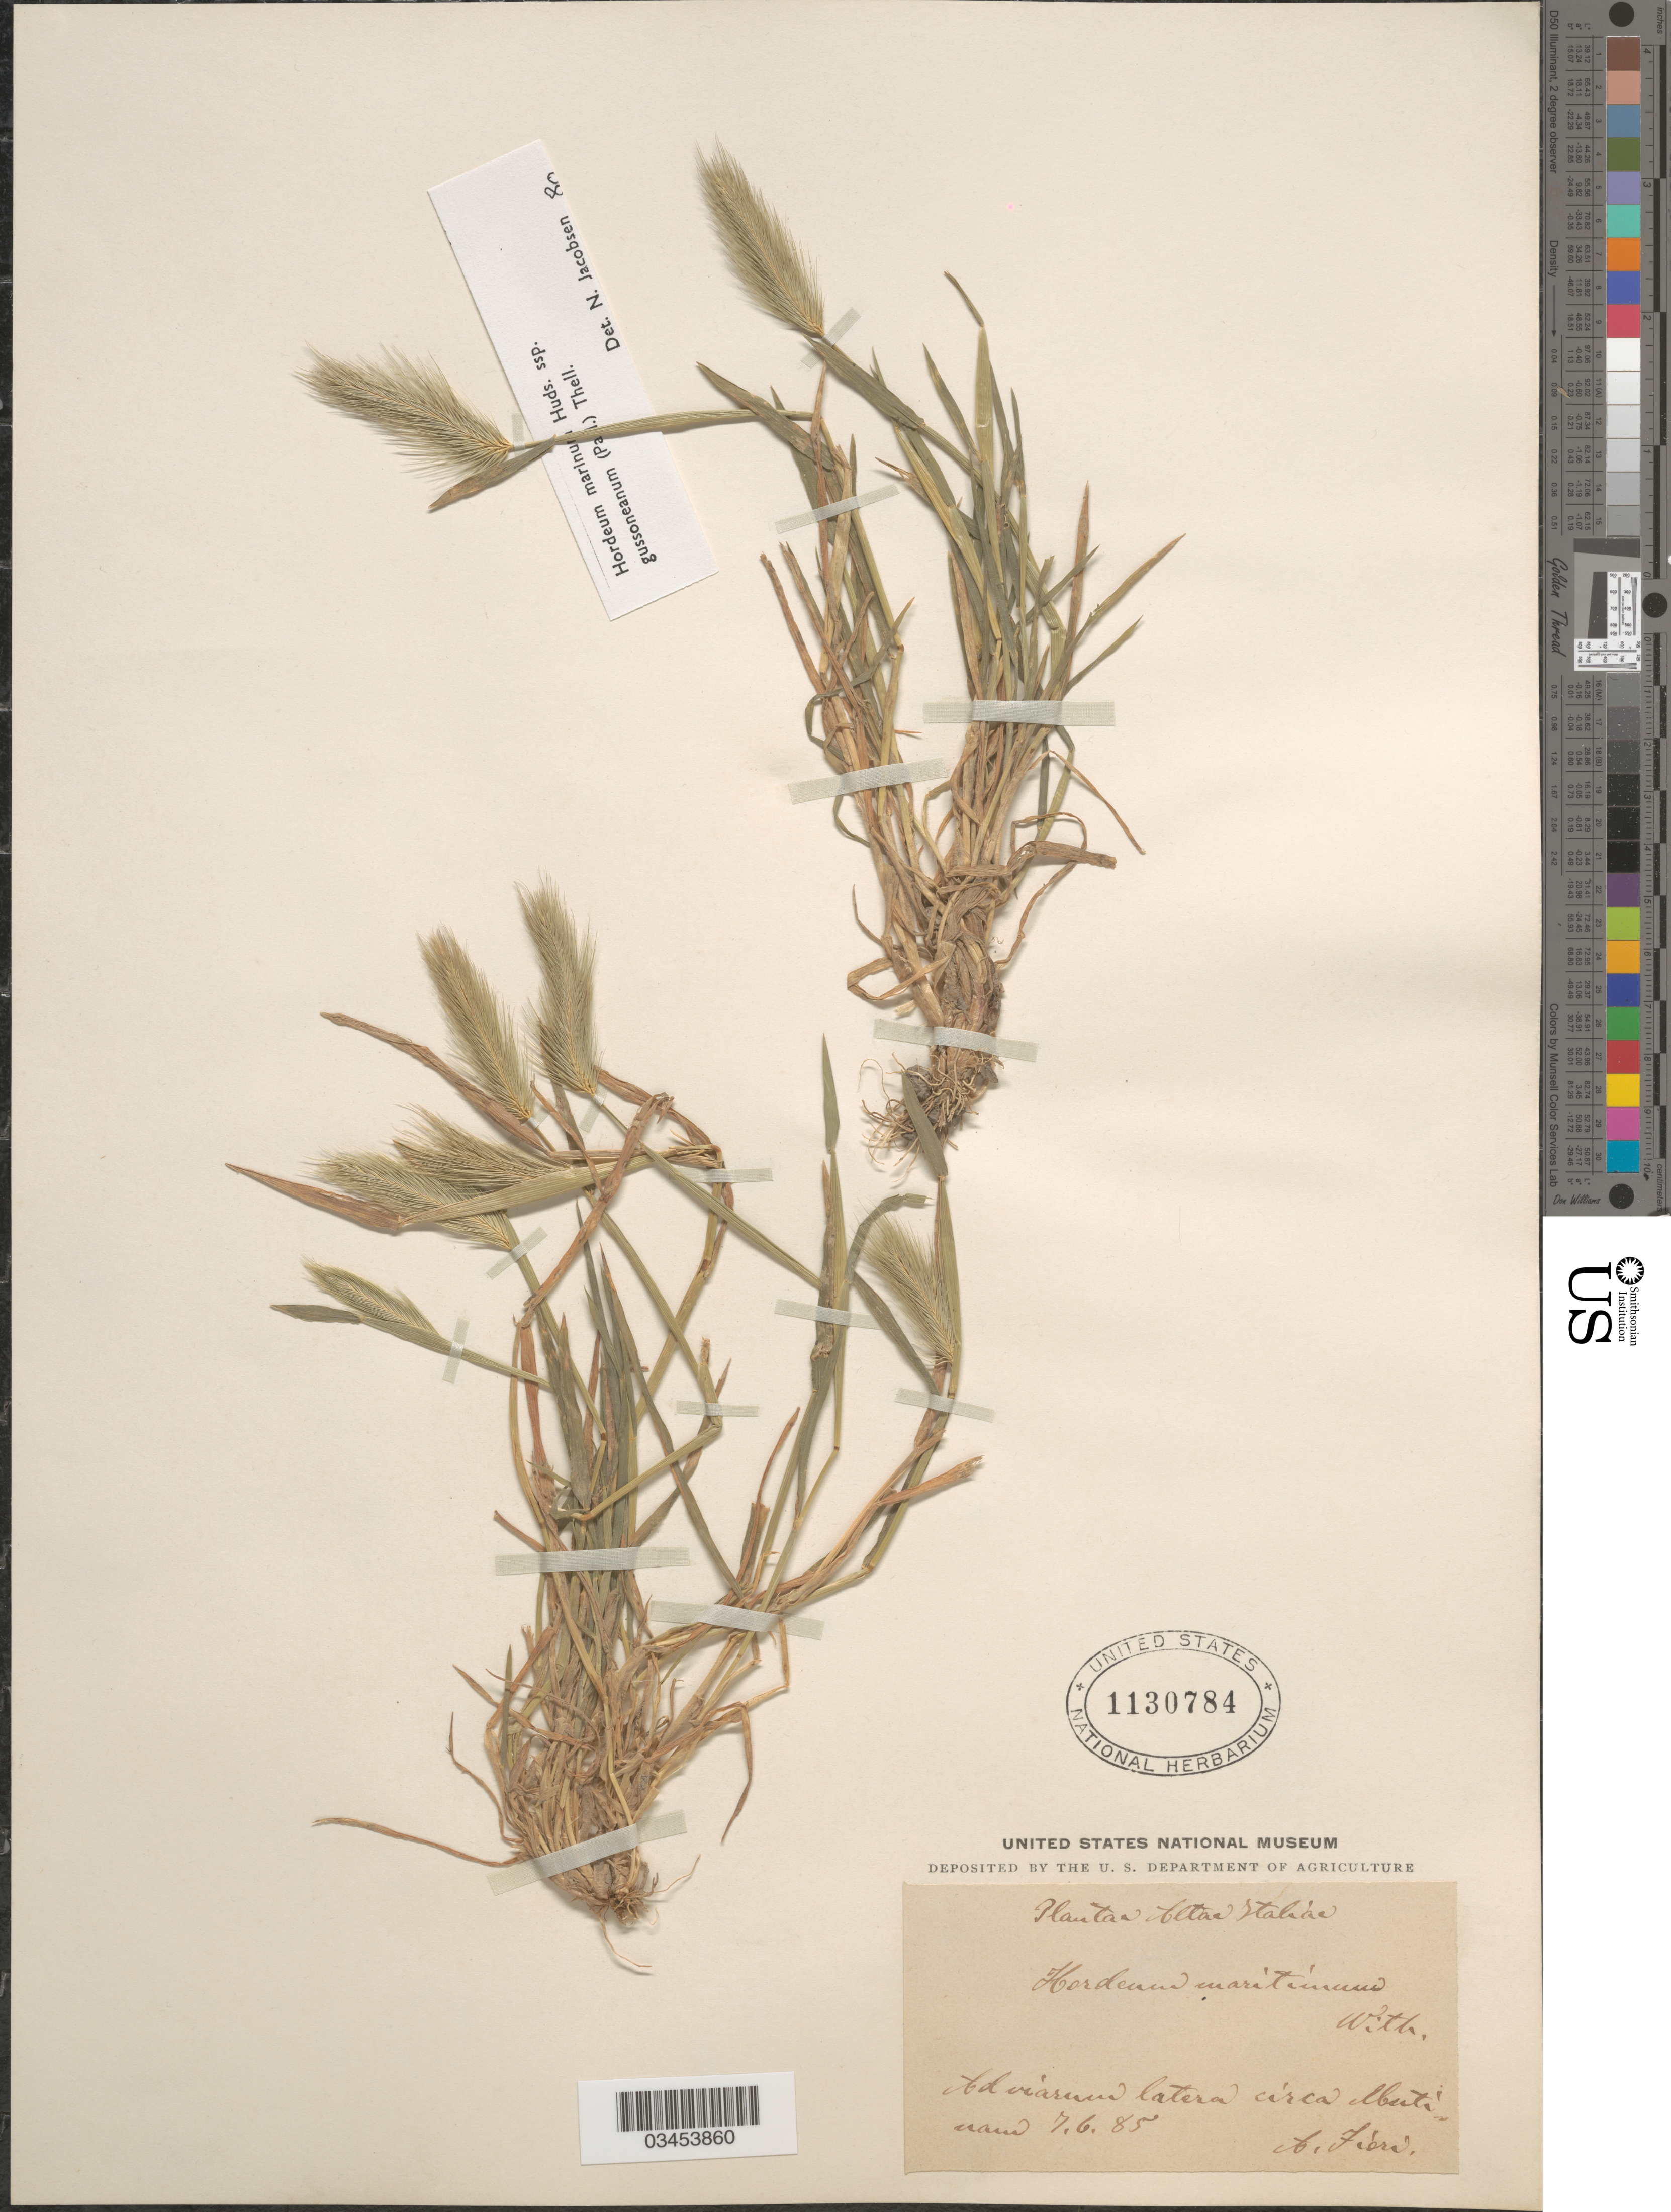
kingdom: Plantae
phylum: Tracheophyta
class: Liliopsida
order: Poales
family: Poaceae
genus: Hordeum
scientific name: Hordeum marinum subsp. gussoneanum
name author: (Parl.) Thell.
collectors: A. Fieri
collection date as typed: Transcribed d/m/y: 7/6/85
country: Italy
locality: Altae Italiae. Ad viarum latera circa Albutiram.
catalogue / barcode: US 1130784